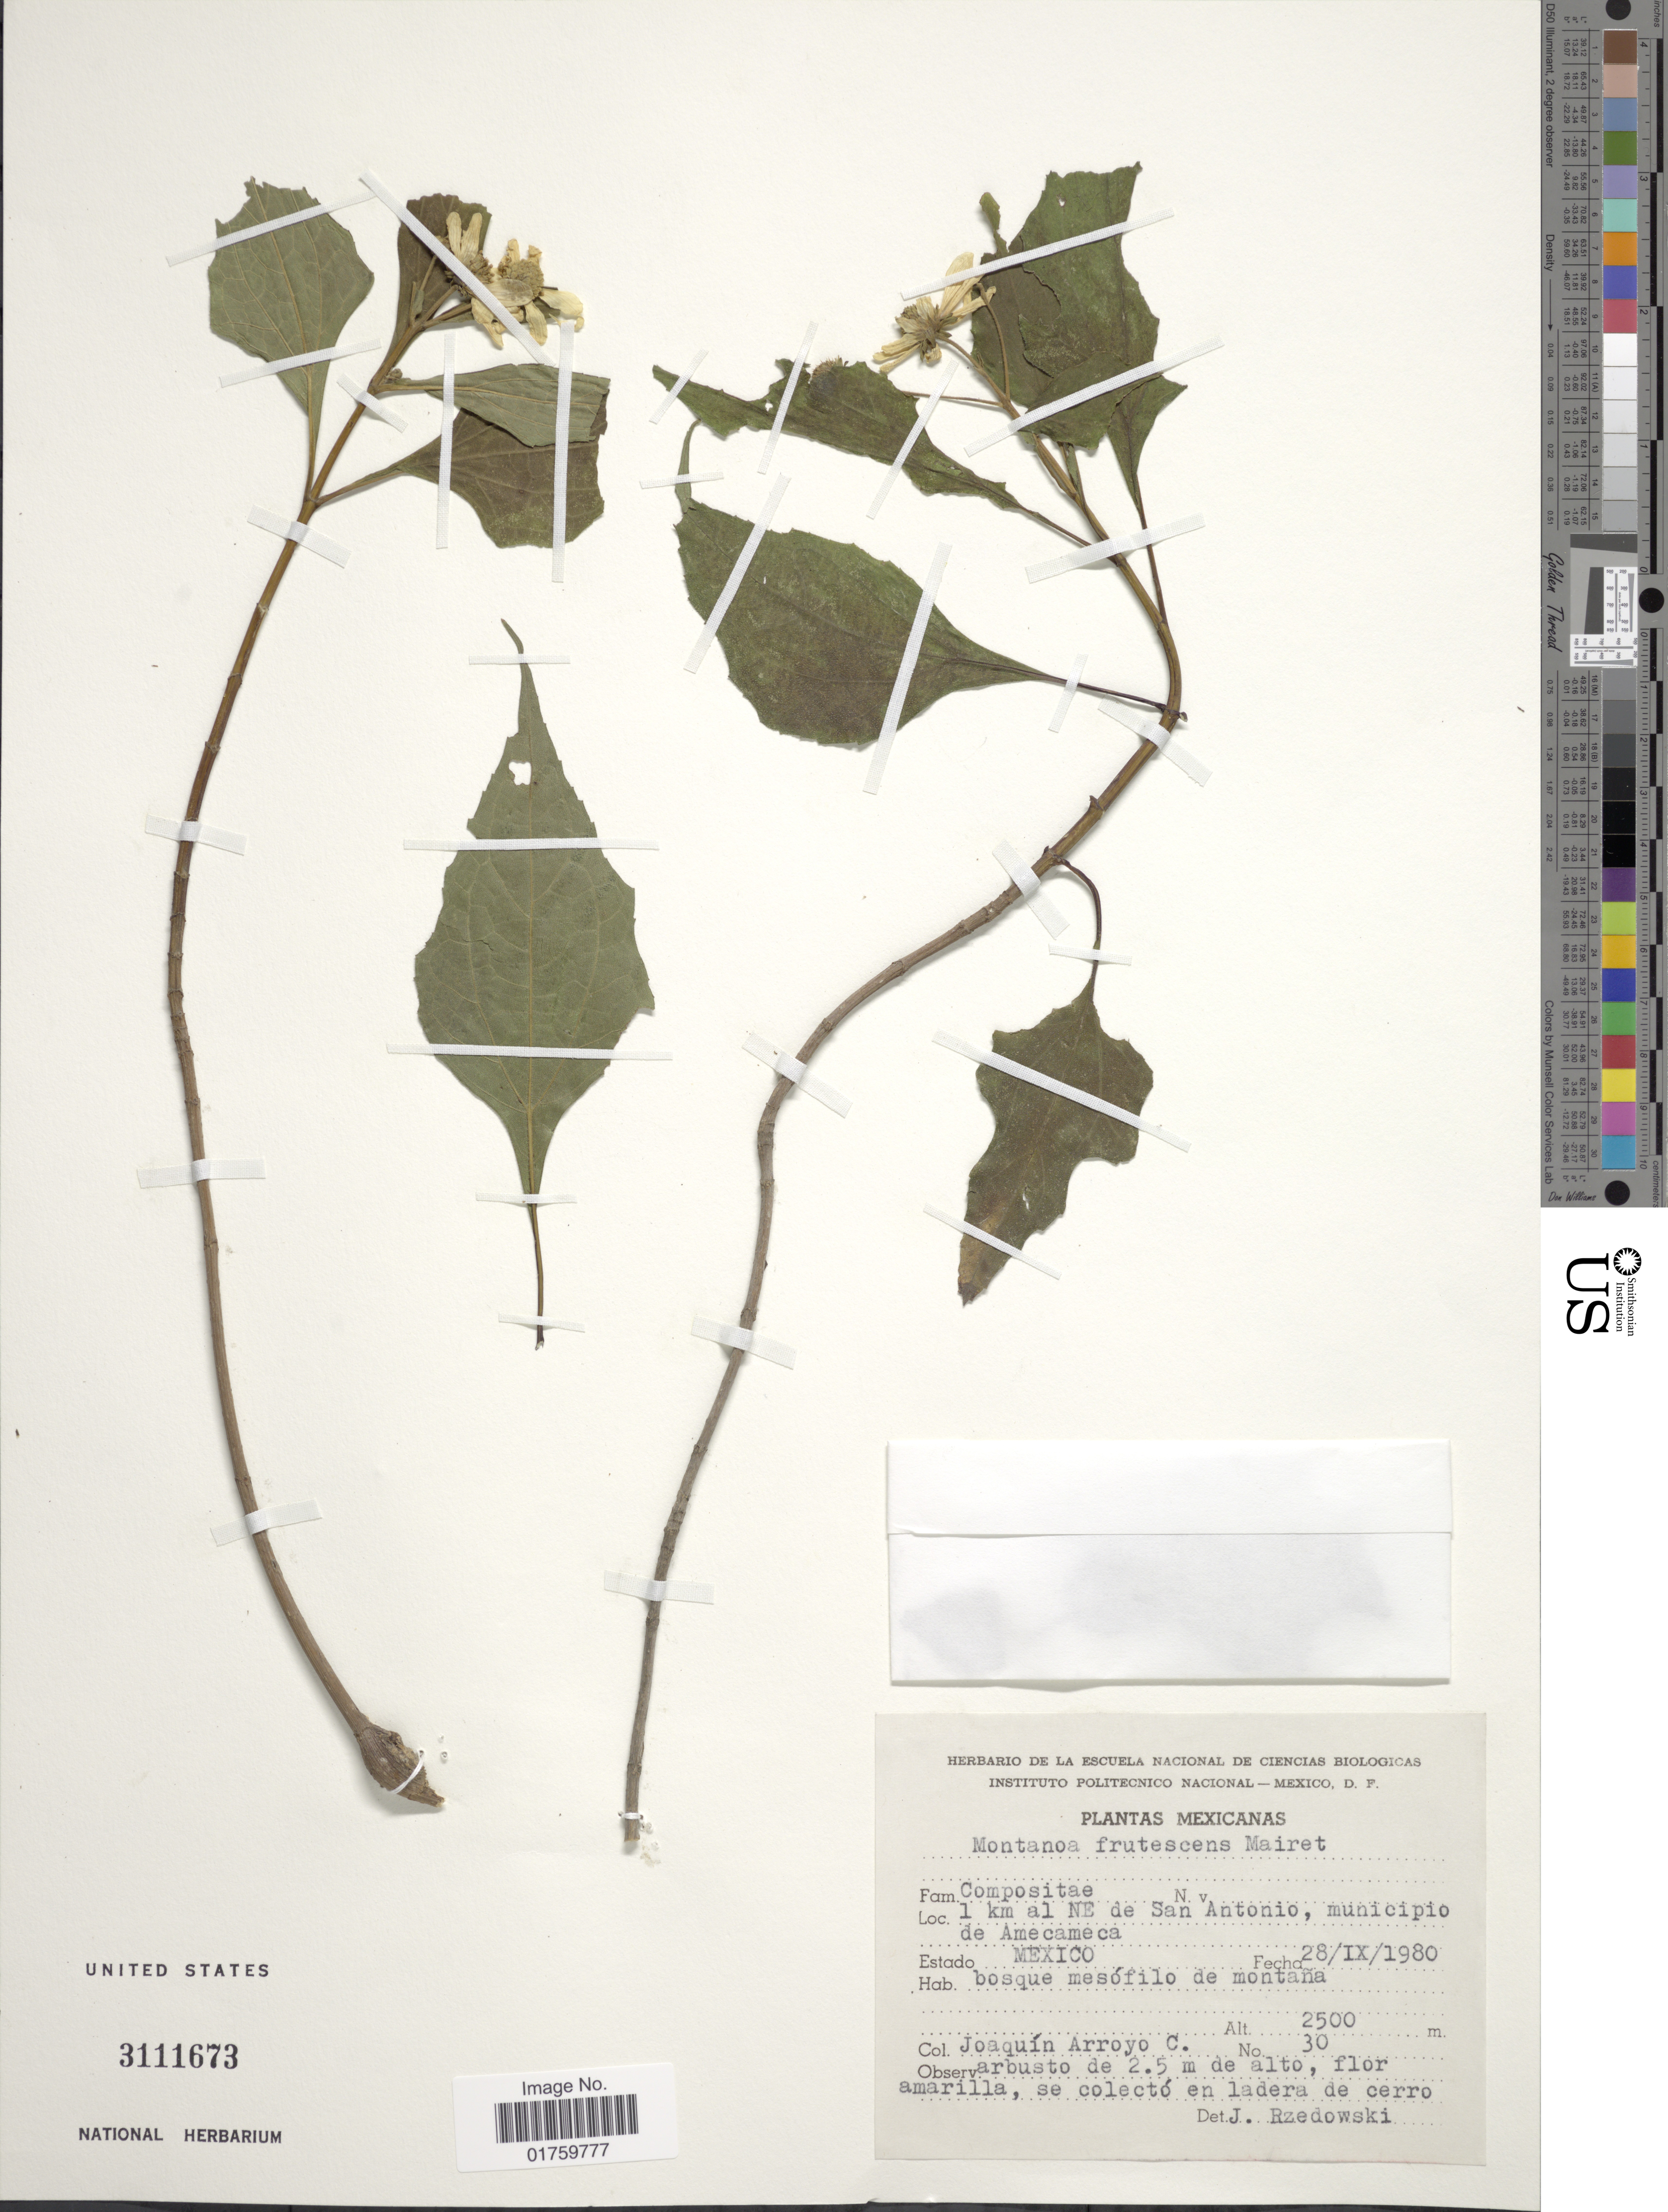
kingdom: Plantae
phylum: Tracheophyta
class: Magnoliopsida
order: Asterales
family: Asteraceae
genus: Montanoa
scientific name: Montanoa frutescens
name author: Mairet ex DC.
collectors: J. Arroyo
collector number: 30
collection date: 1980-09-28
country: Mexico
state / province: México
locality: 1 km al NE de San Antonio, municipio de Amecameca.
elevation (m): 2500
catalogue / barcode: US 3111673